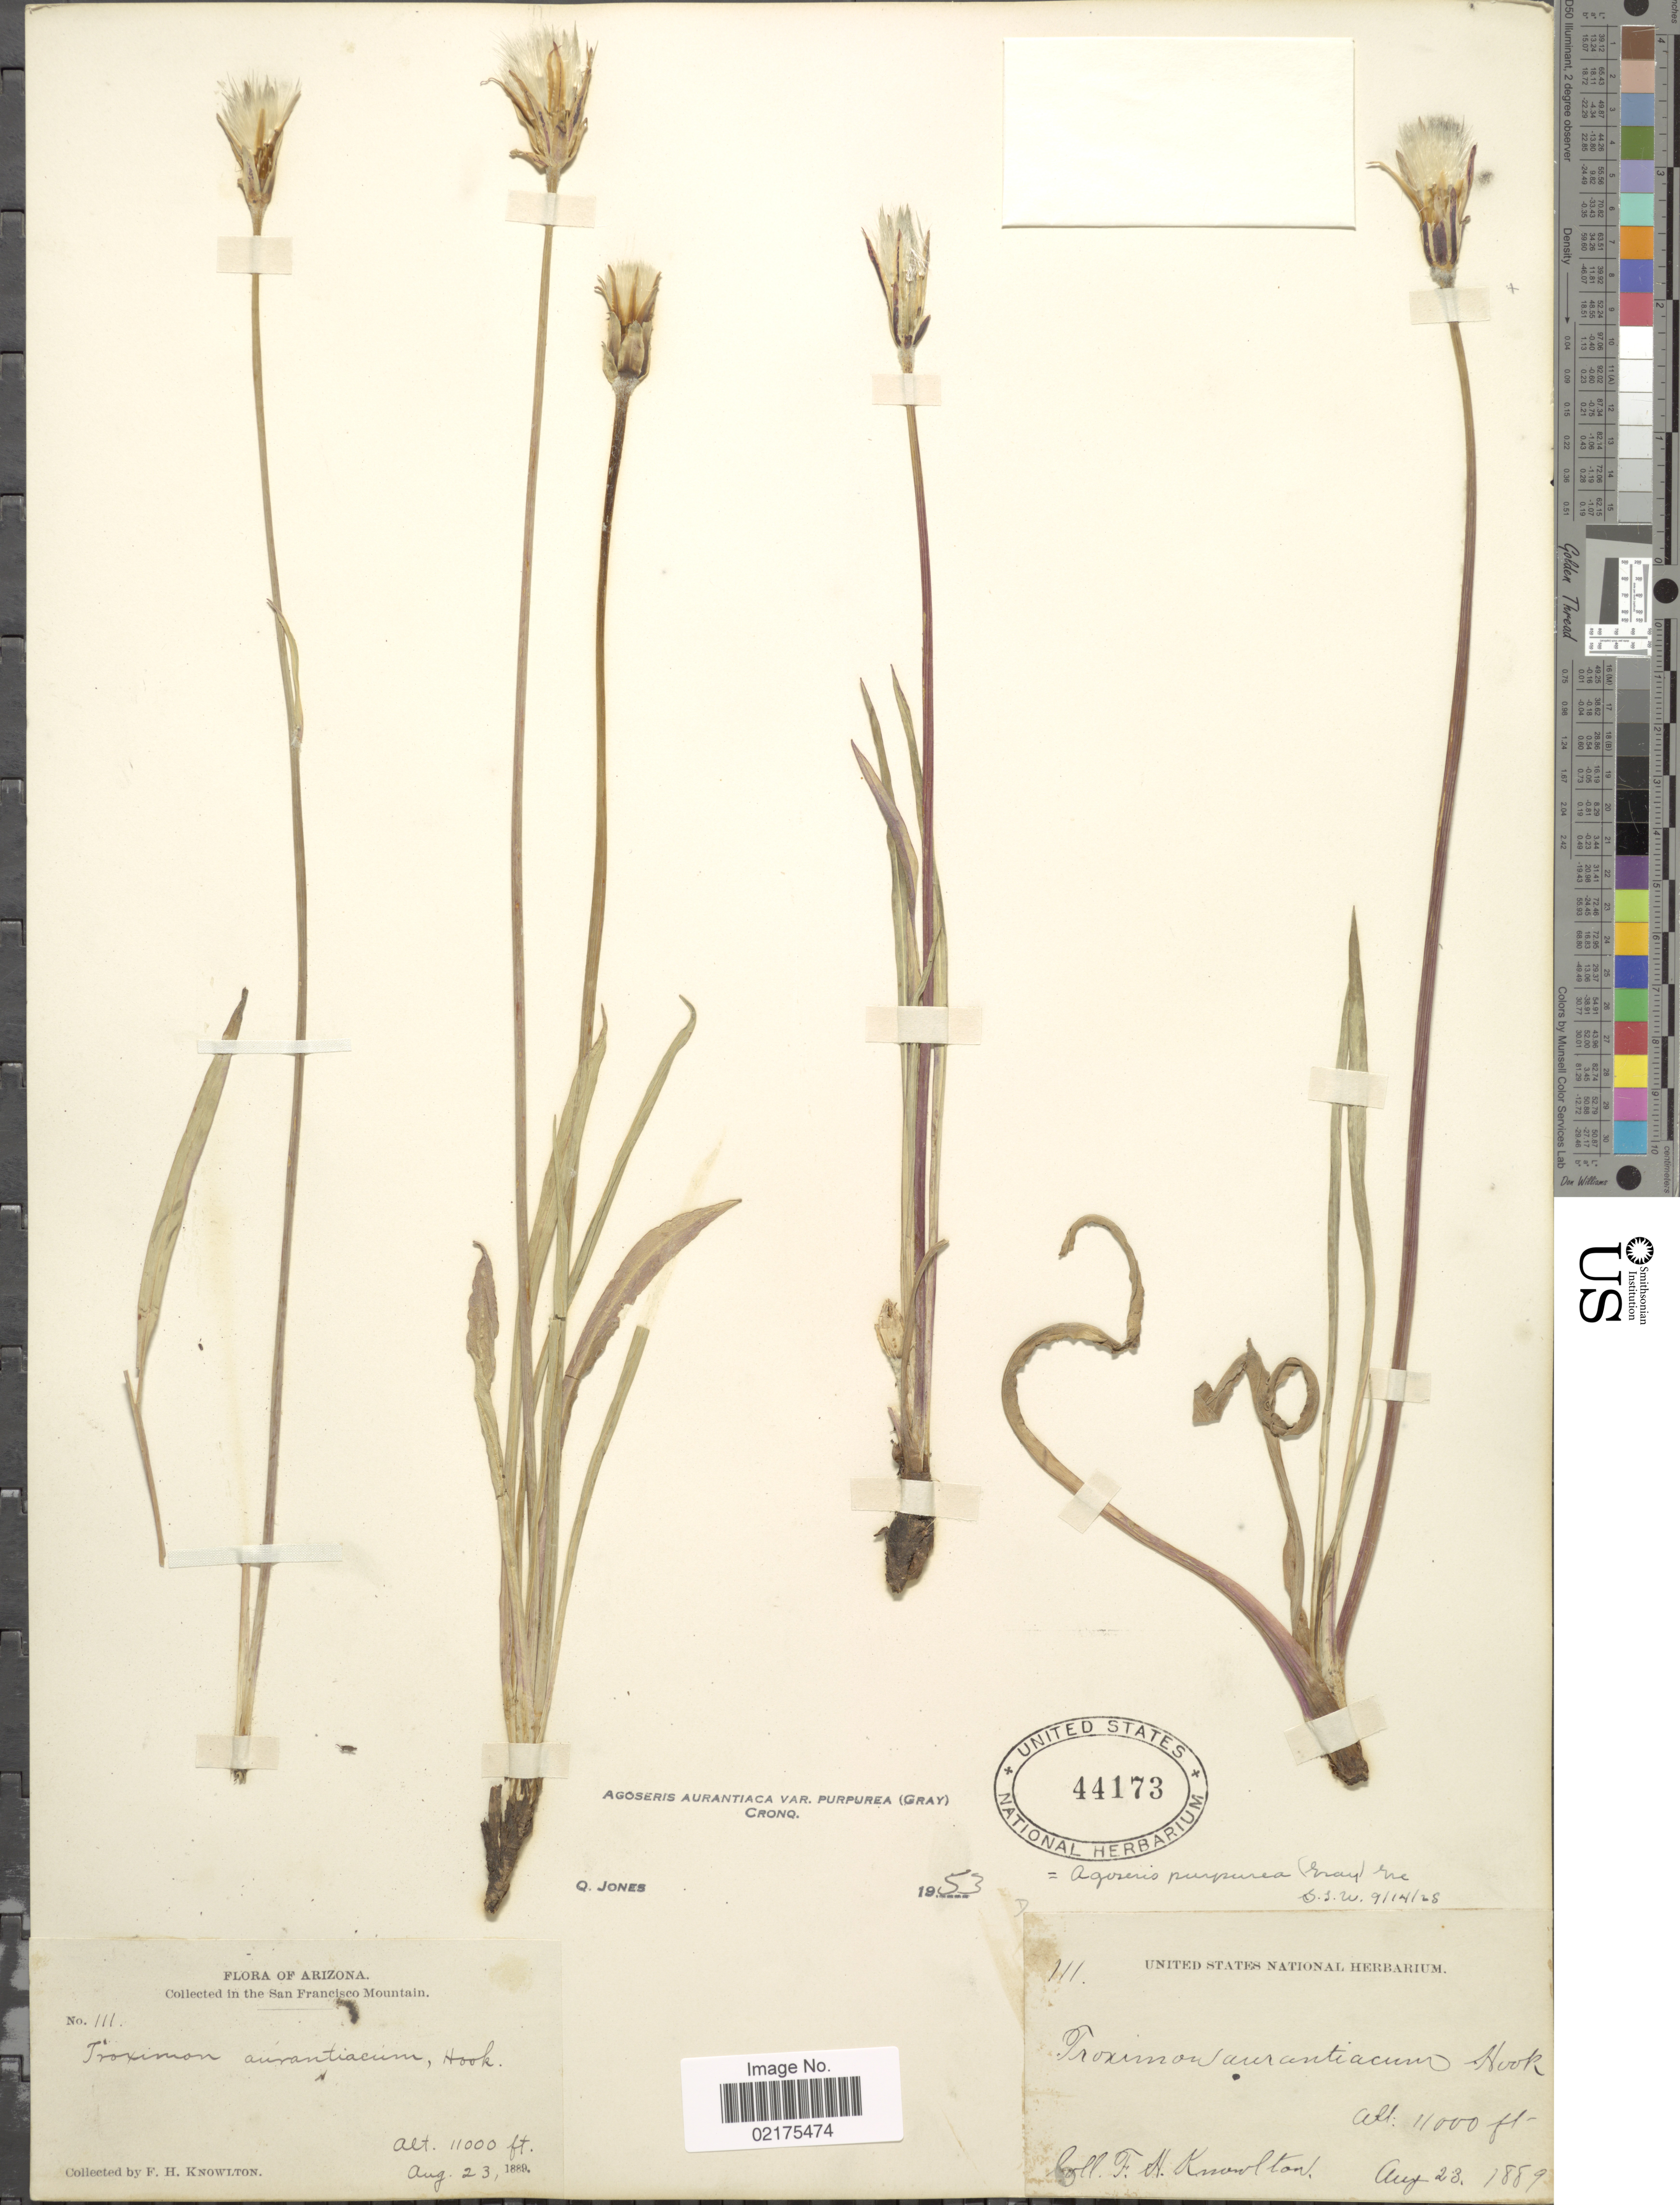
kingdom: Plantae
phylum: Tracheophyta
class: Magnoliopsida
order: Asterales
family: Asteraceae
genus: Agoseris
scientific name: Agoseris aurantiaca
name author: (Hook.) Greene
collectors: F. H. Knowlton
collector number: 111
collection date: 1889-08-23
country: United States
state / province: Arizona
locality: San Francisco mountain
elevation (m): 3353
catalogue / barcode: US 44173